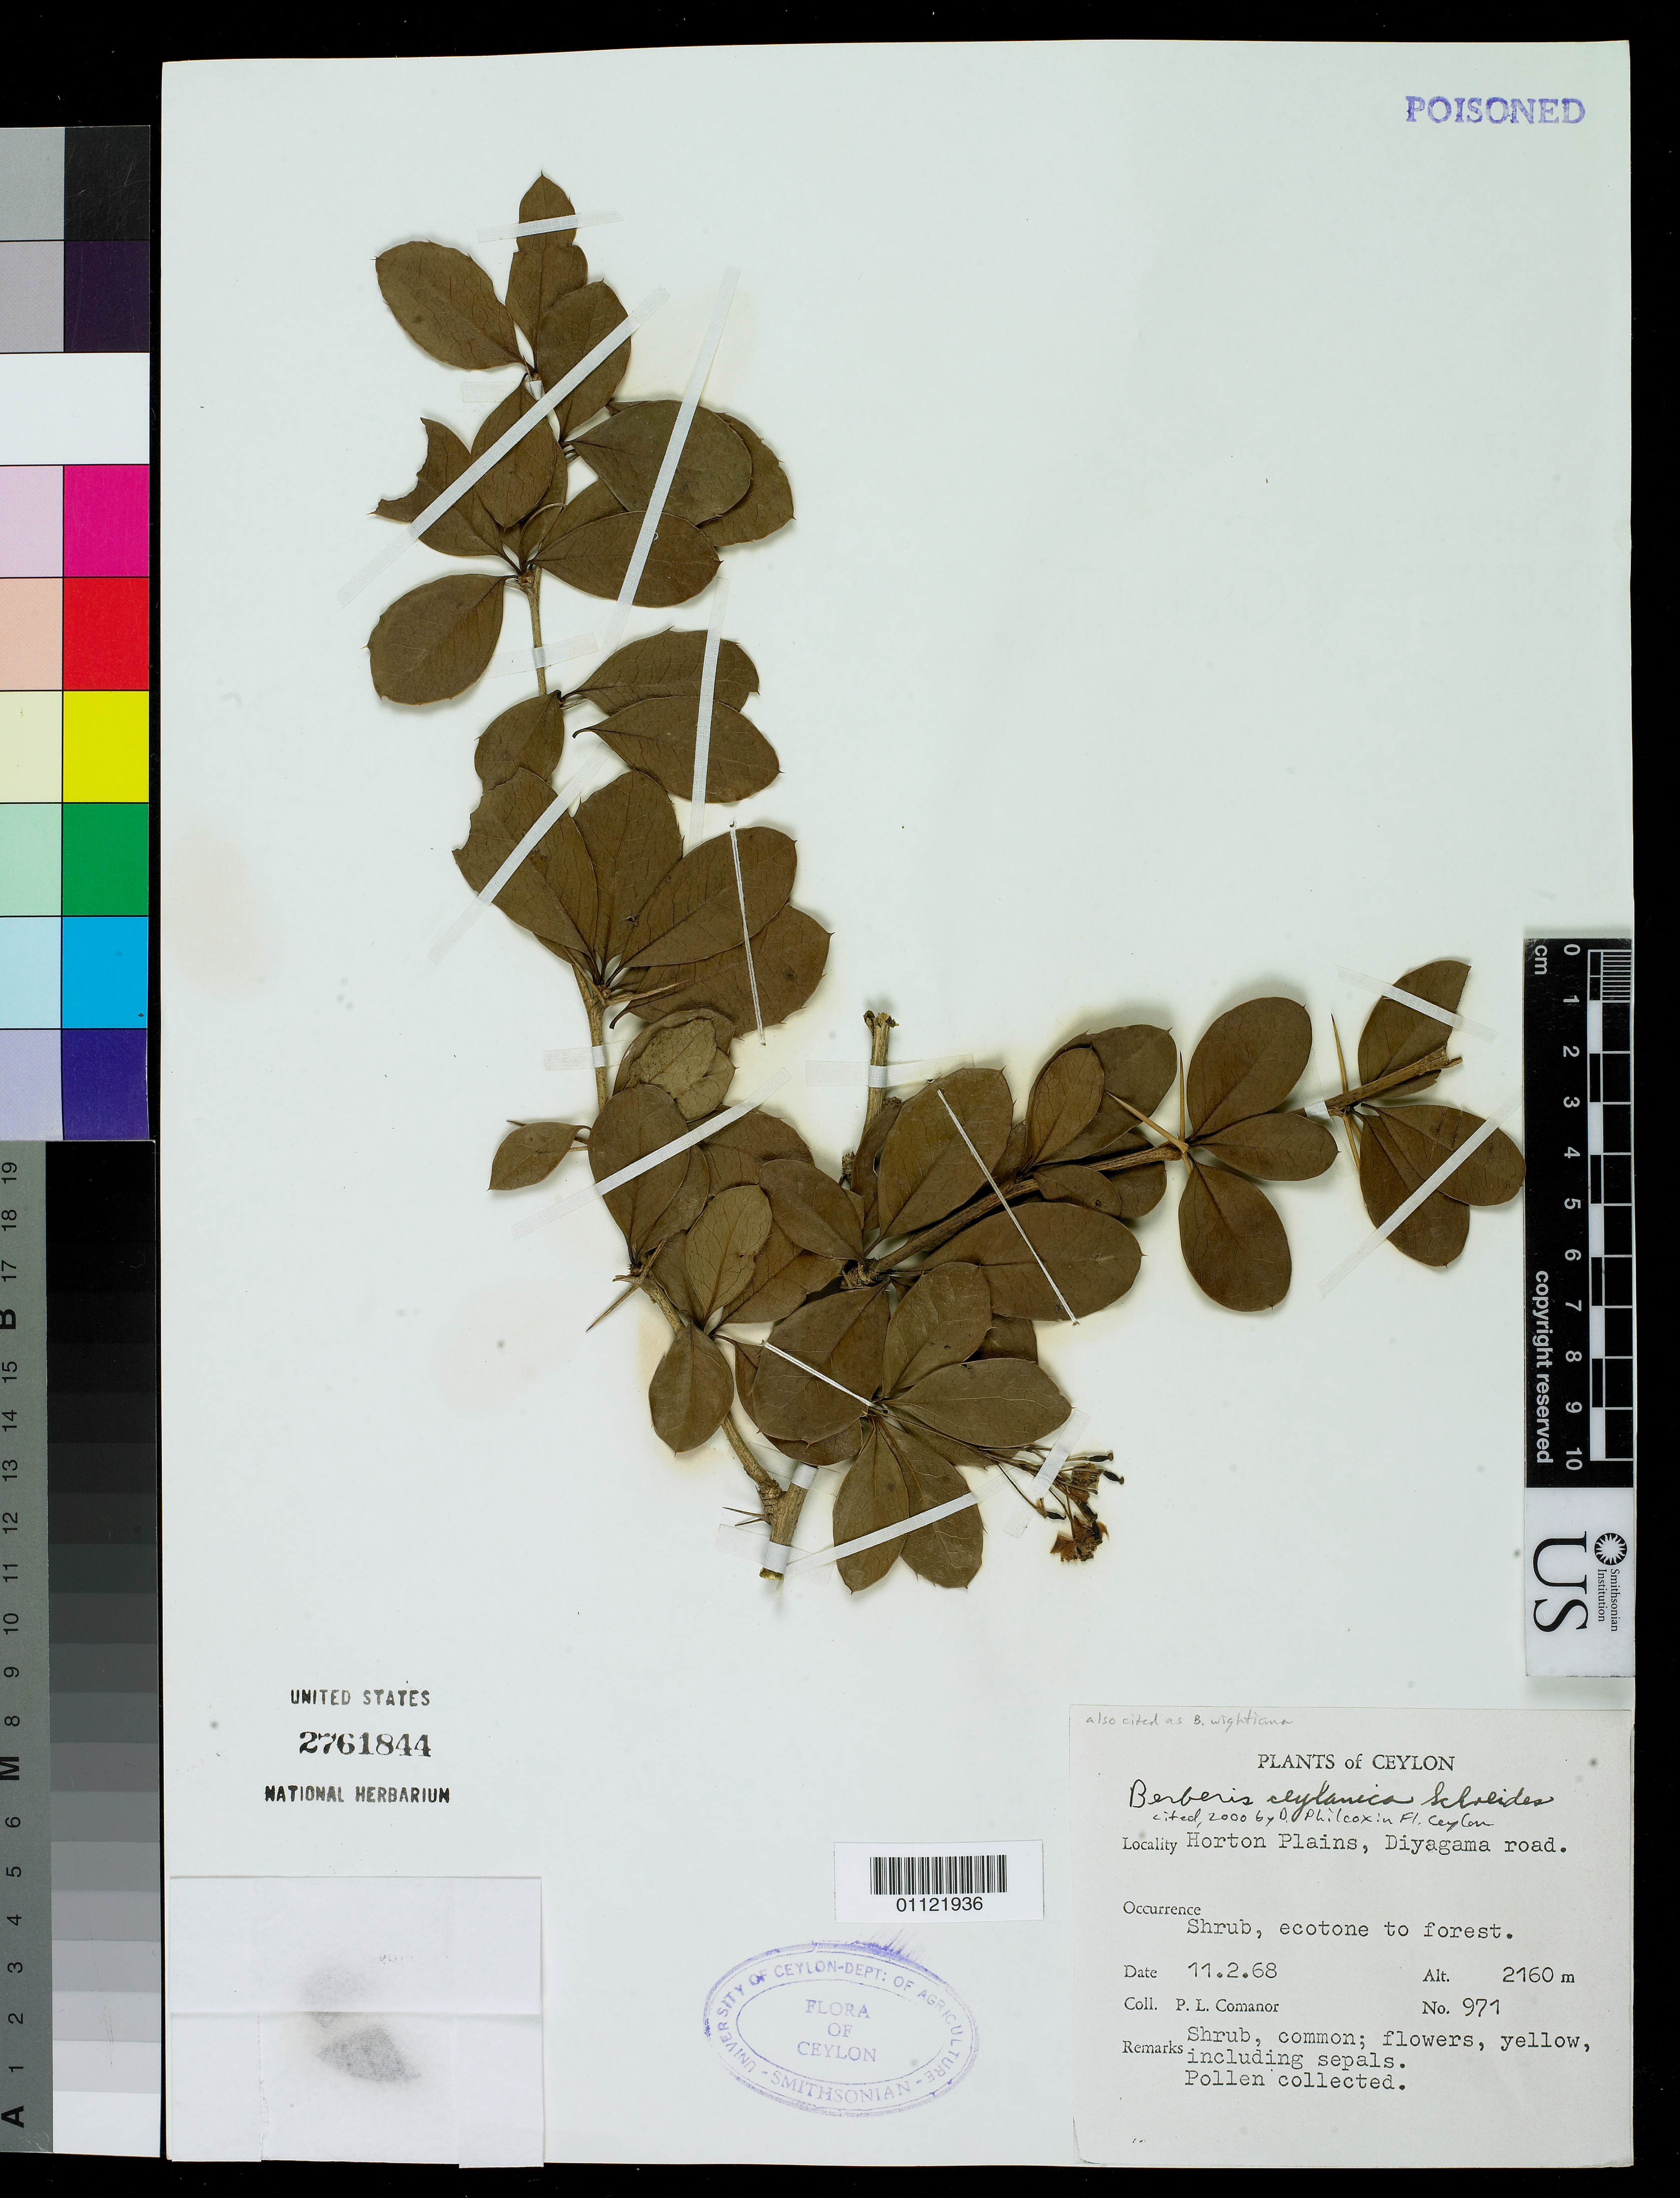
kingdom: Plantae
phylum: Tracheophyta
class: Magnoliopsida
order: Ranunculales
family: Berberidaceae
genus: Berberis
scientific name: Berberis ceylanica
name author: C.K. Schneid.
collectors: P. Comanor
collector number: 971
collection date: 1968-02-11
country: Sri Lanka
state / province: Central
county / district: Nuwara Eliya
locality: Horton Plains, Diyagama road.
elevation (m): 2160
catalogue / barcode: US 2761844